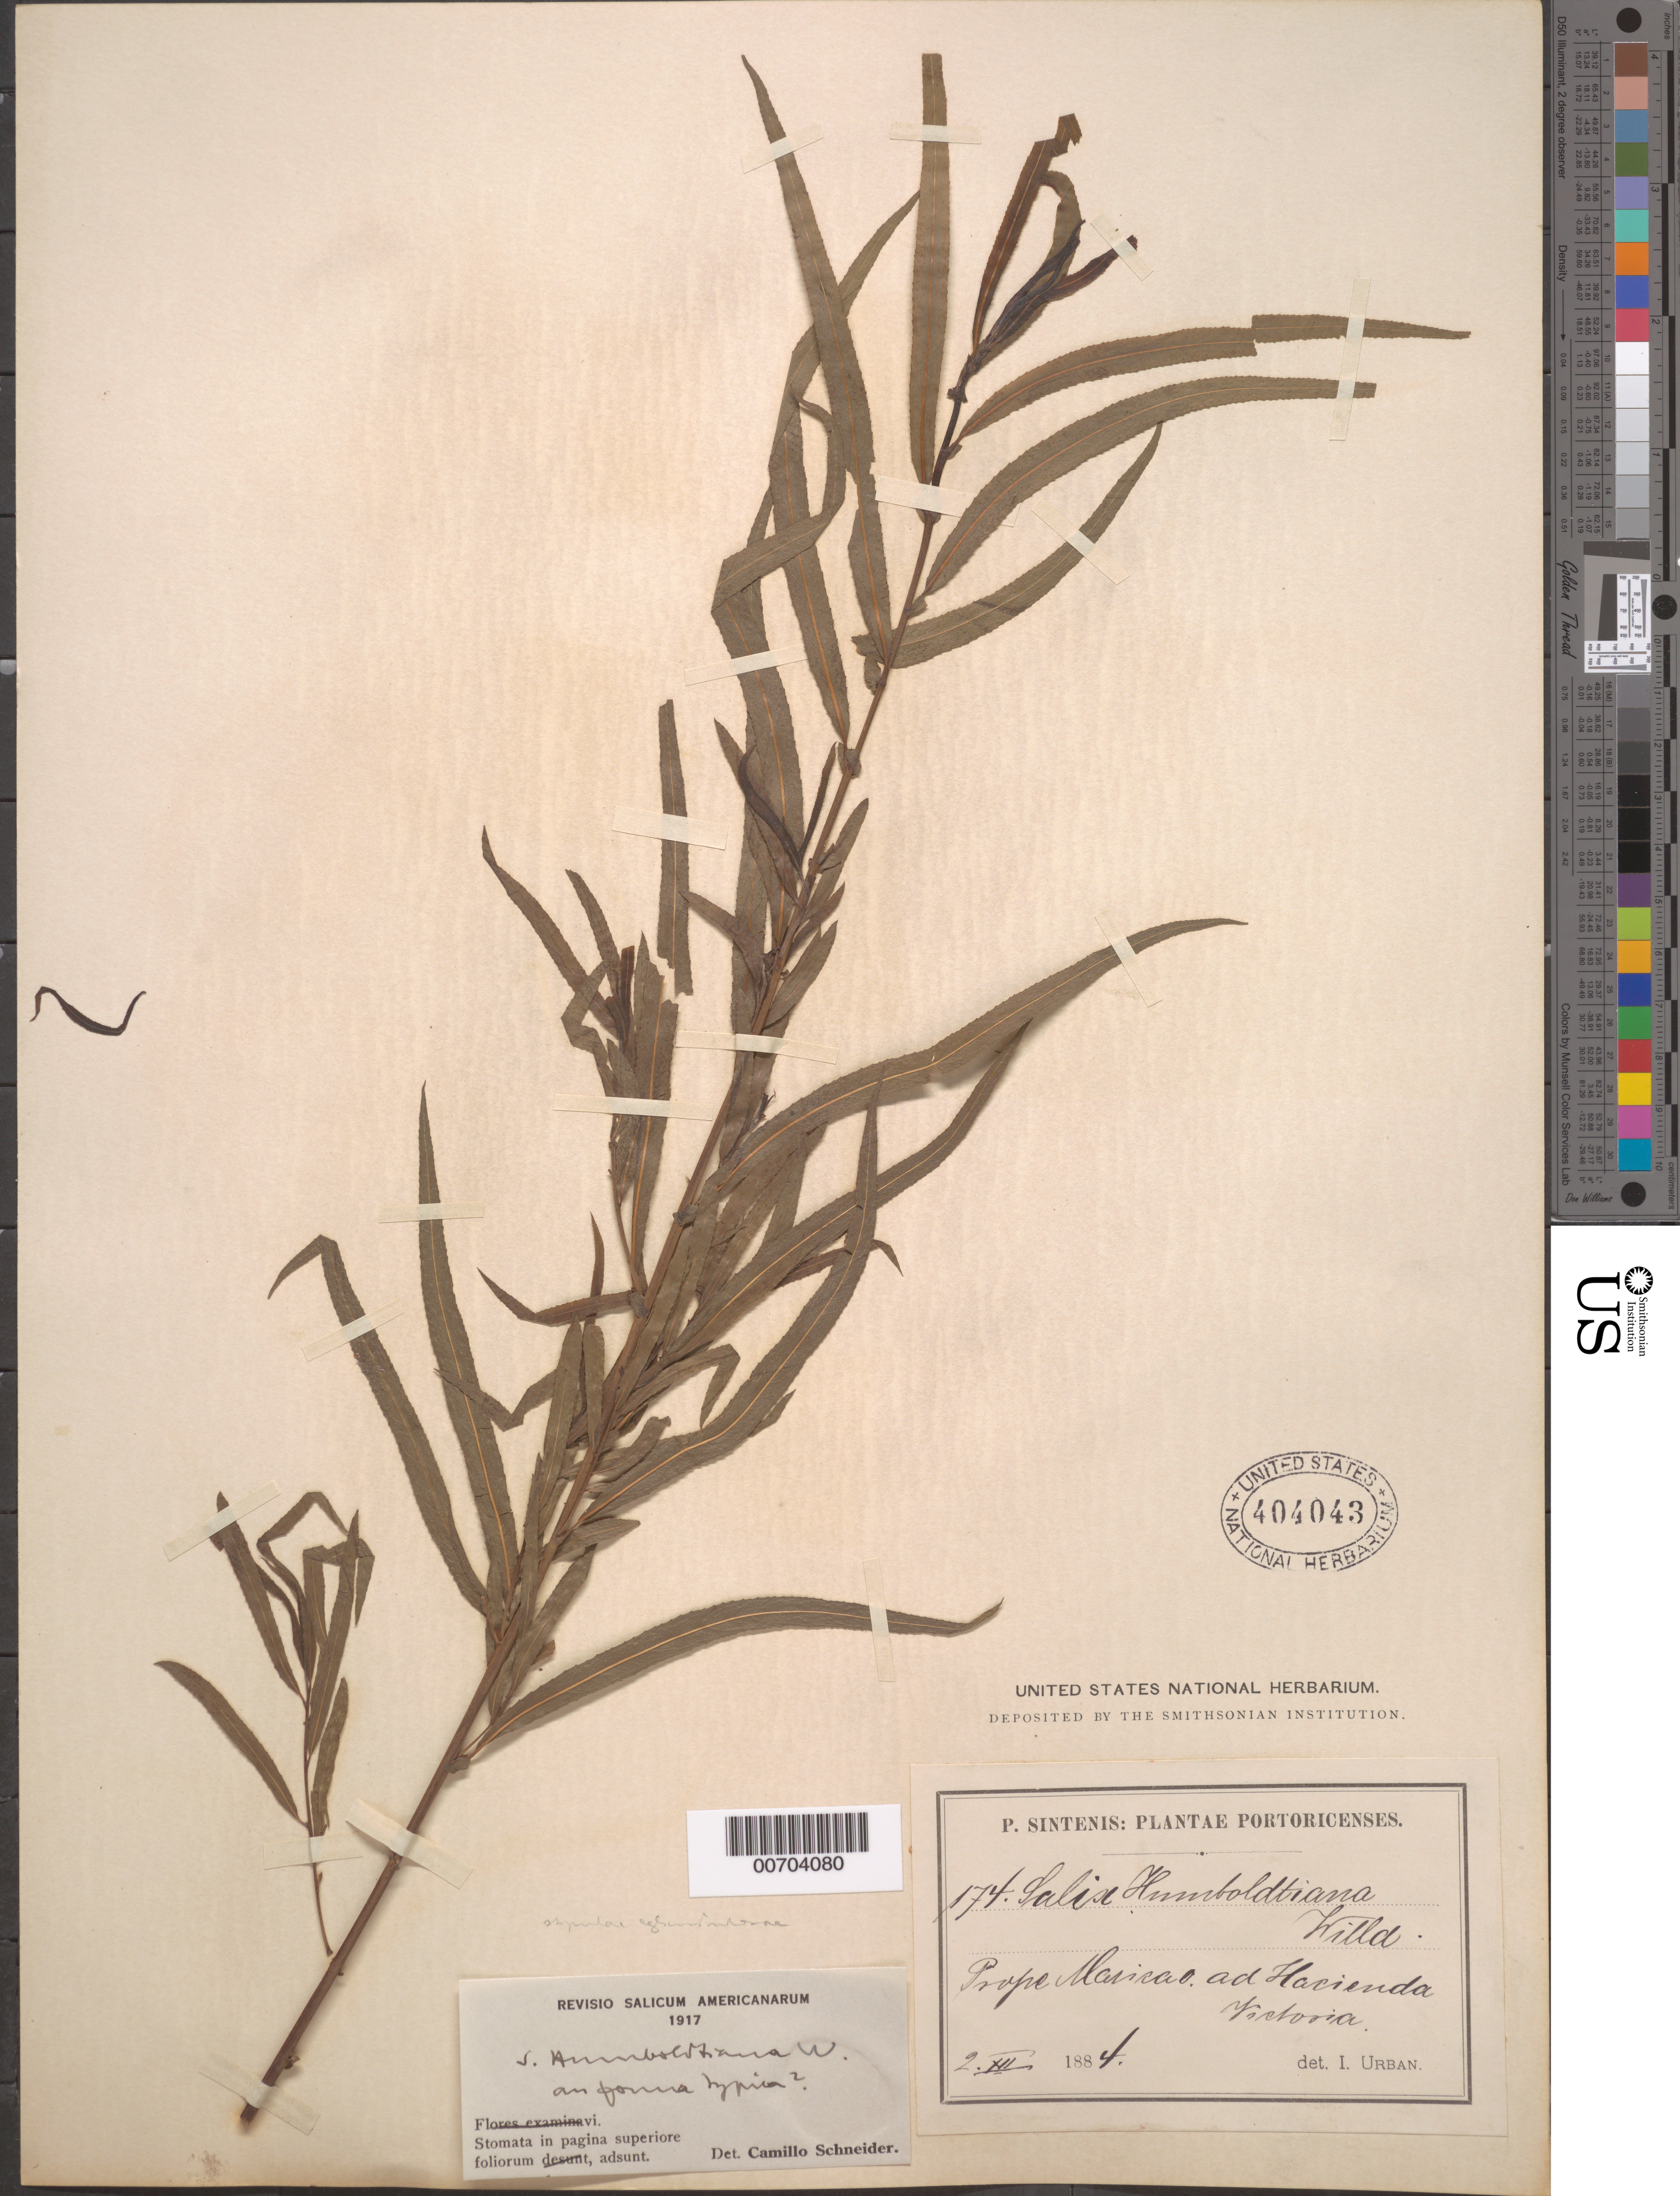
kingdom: Plantae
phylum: Tracheophyta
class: Magnoliopsida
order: Malpighiales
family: Salicaceae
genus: Salix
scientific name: Salix humboldtiana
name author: Willd.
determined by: Schneider, C. K.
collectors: P. Sintenis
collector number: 174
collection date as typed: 02 Dec 1884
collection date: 1884-12-02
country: Puerto Rico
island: Greater Antilles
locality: Prope Maricao ad Hacienda Victoria.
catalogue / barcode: US 404043